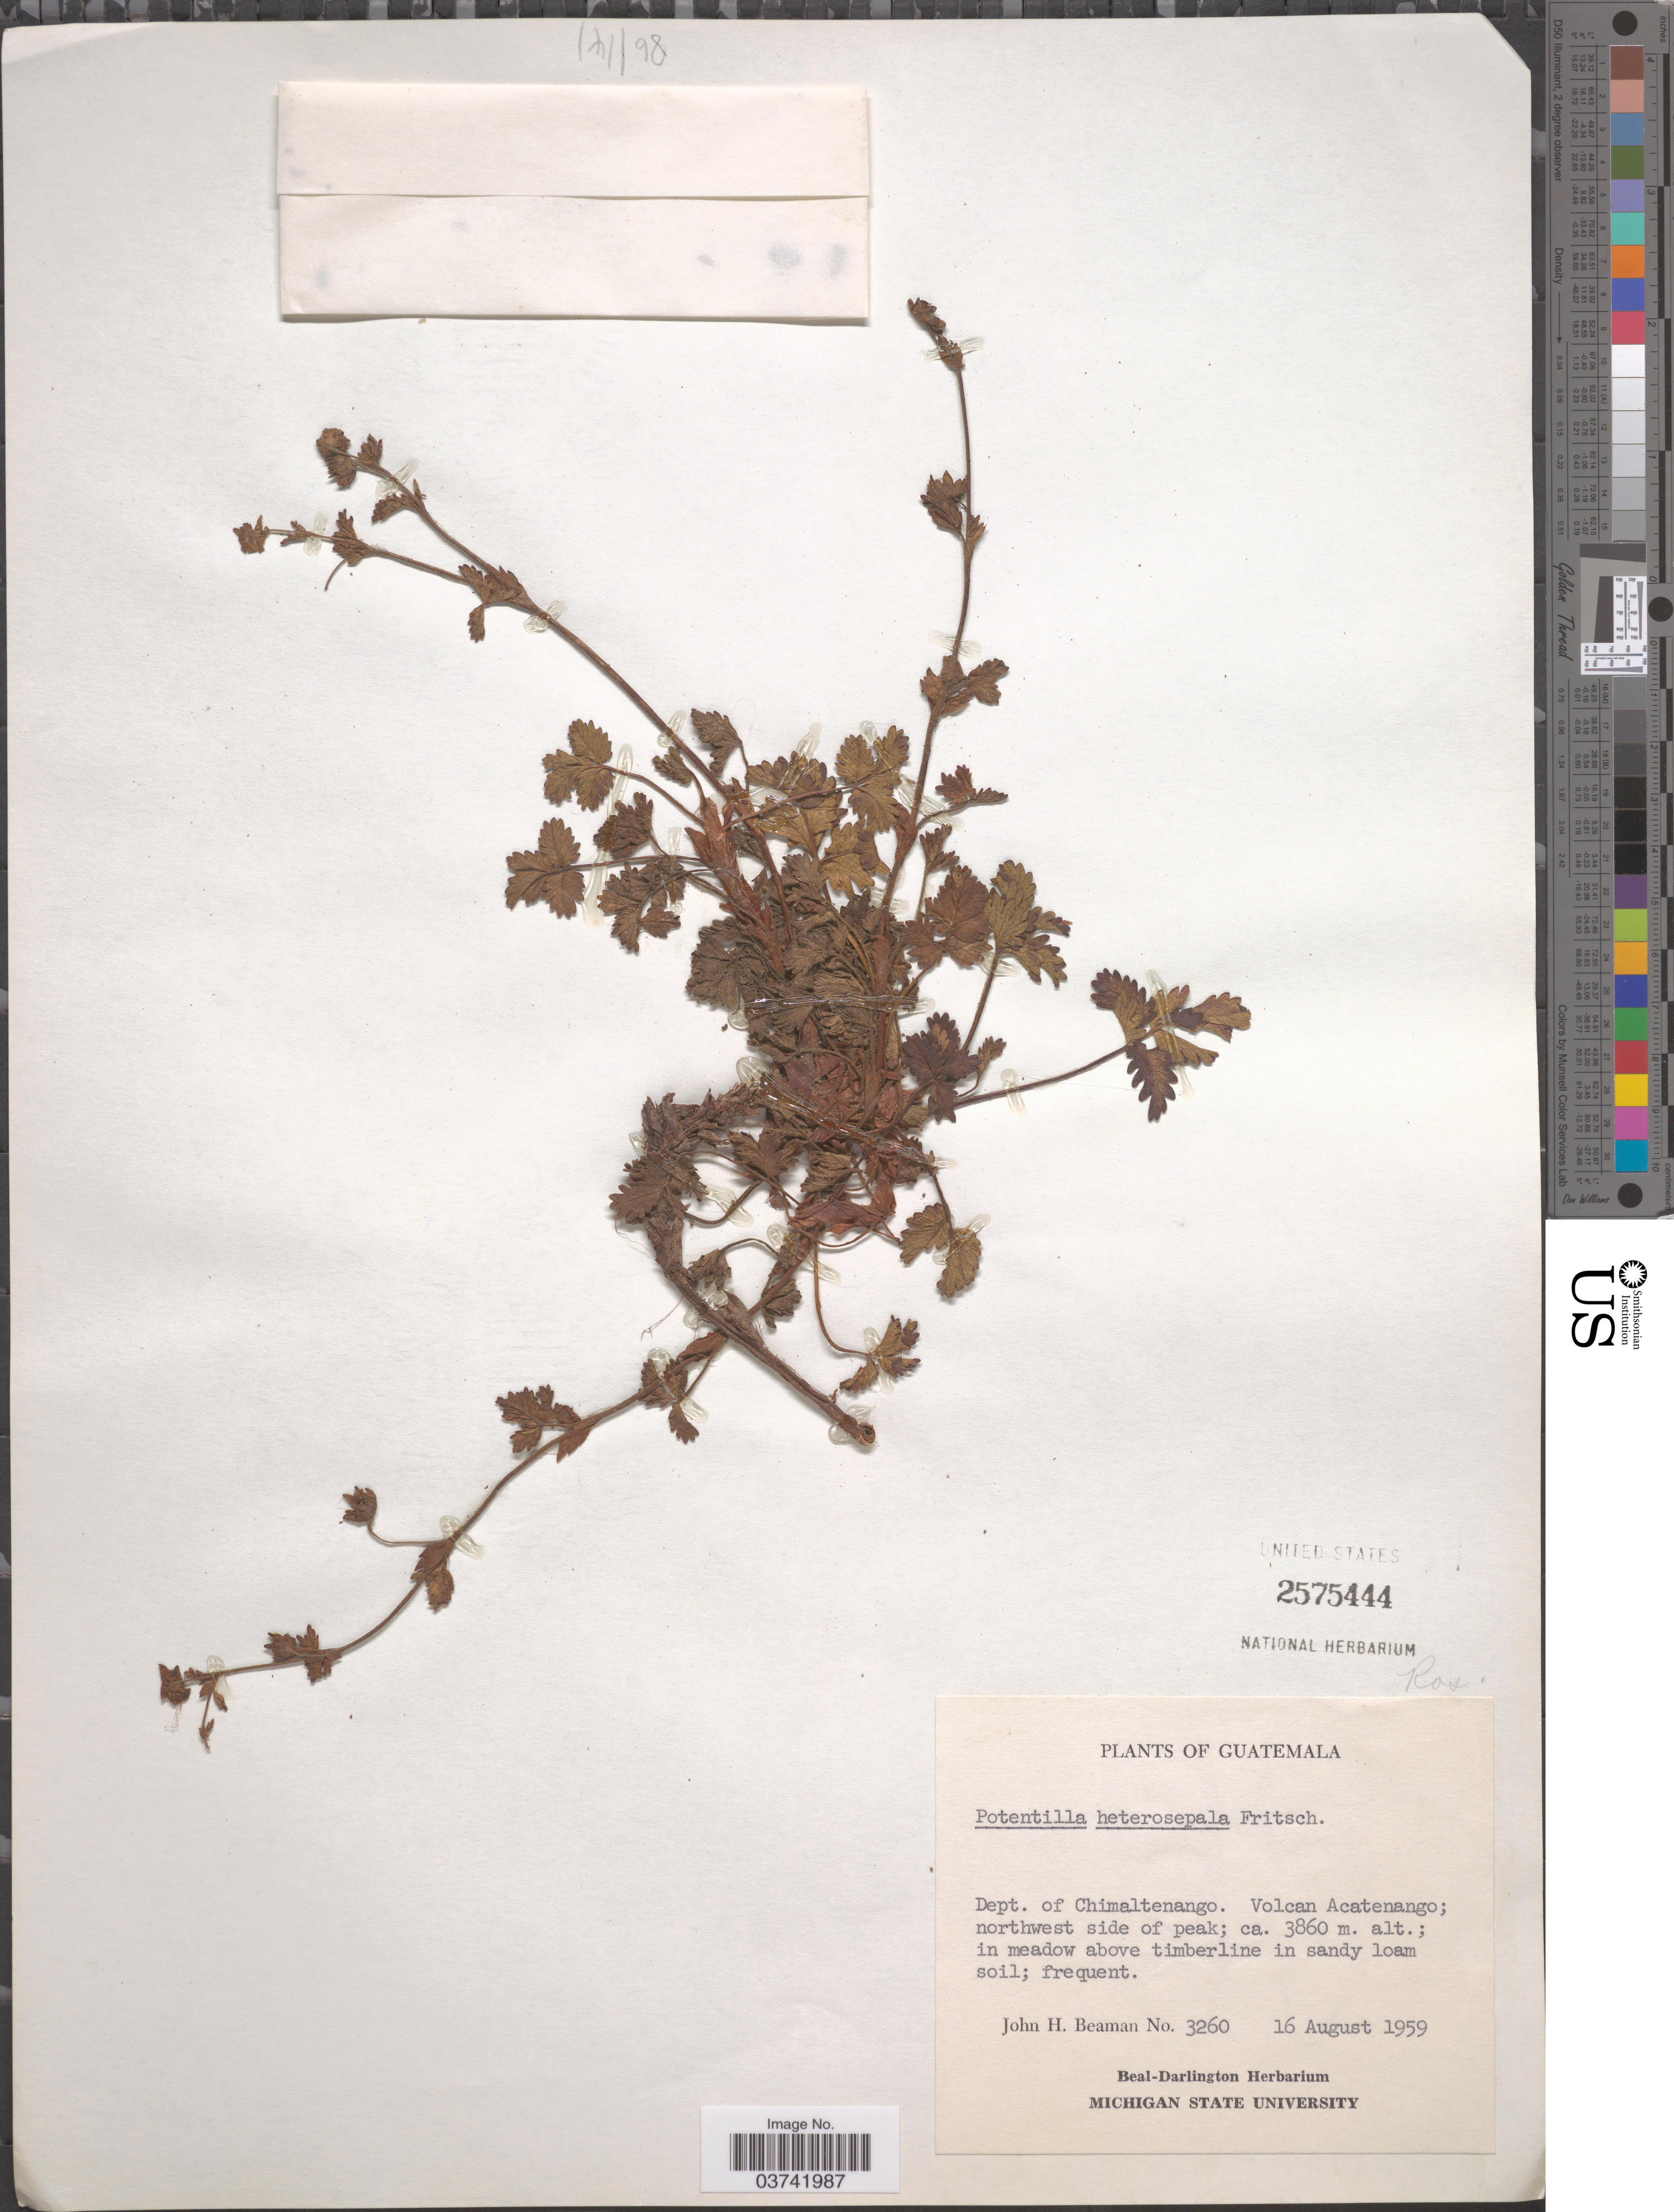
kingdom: Plantae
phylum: Tracheophyta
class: Magnoliopsida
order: Rosales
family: Rosaceae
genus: Potentilla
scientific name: Potentilla heterosepala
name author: Fritsch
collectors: J. H. Beaman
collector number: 3260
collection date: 1959-08-16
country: Guatemala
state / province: Chimaltenango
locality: Dept. of Chimaltenango. Volcan Acatenango; northwest side of peak.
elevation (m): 3860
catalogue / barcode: US 2575444